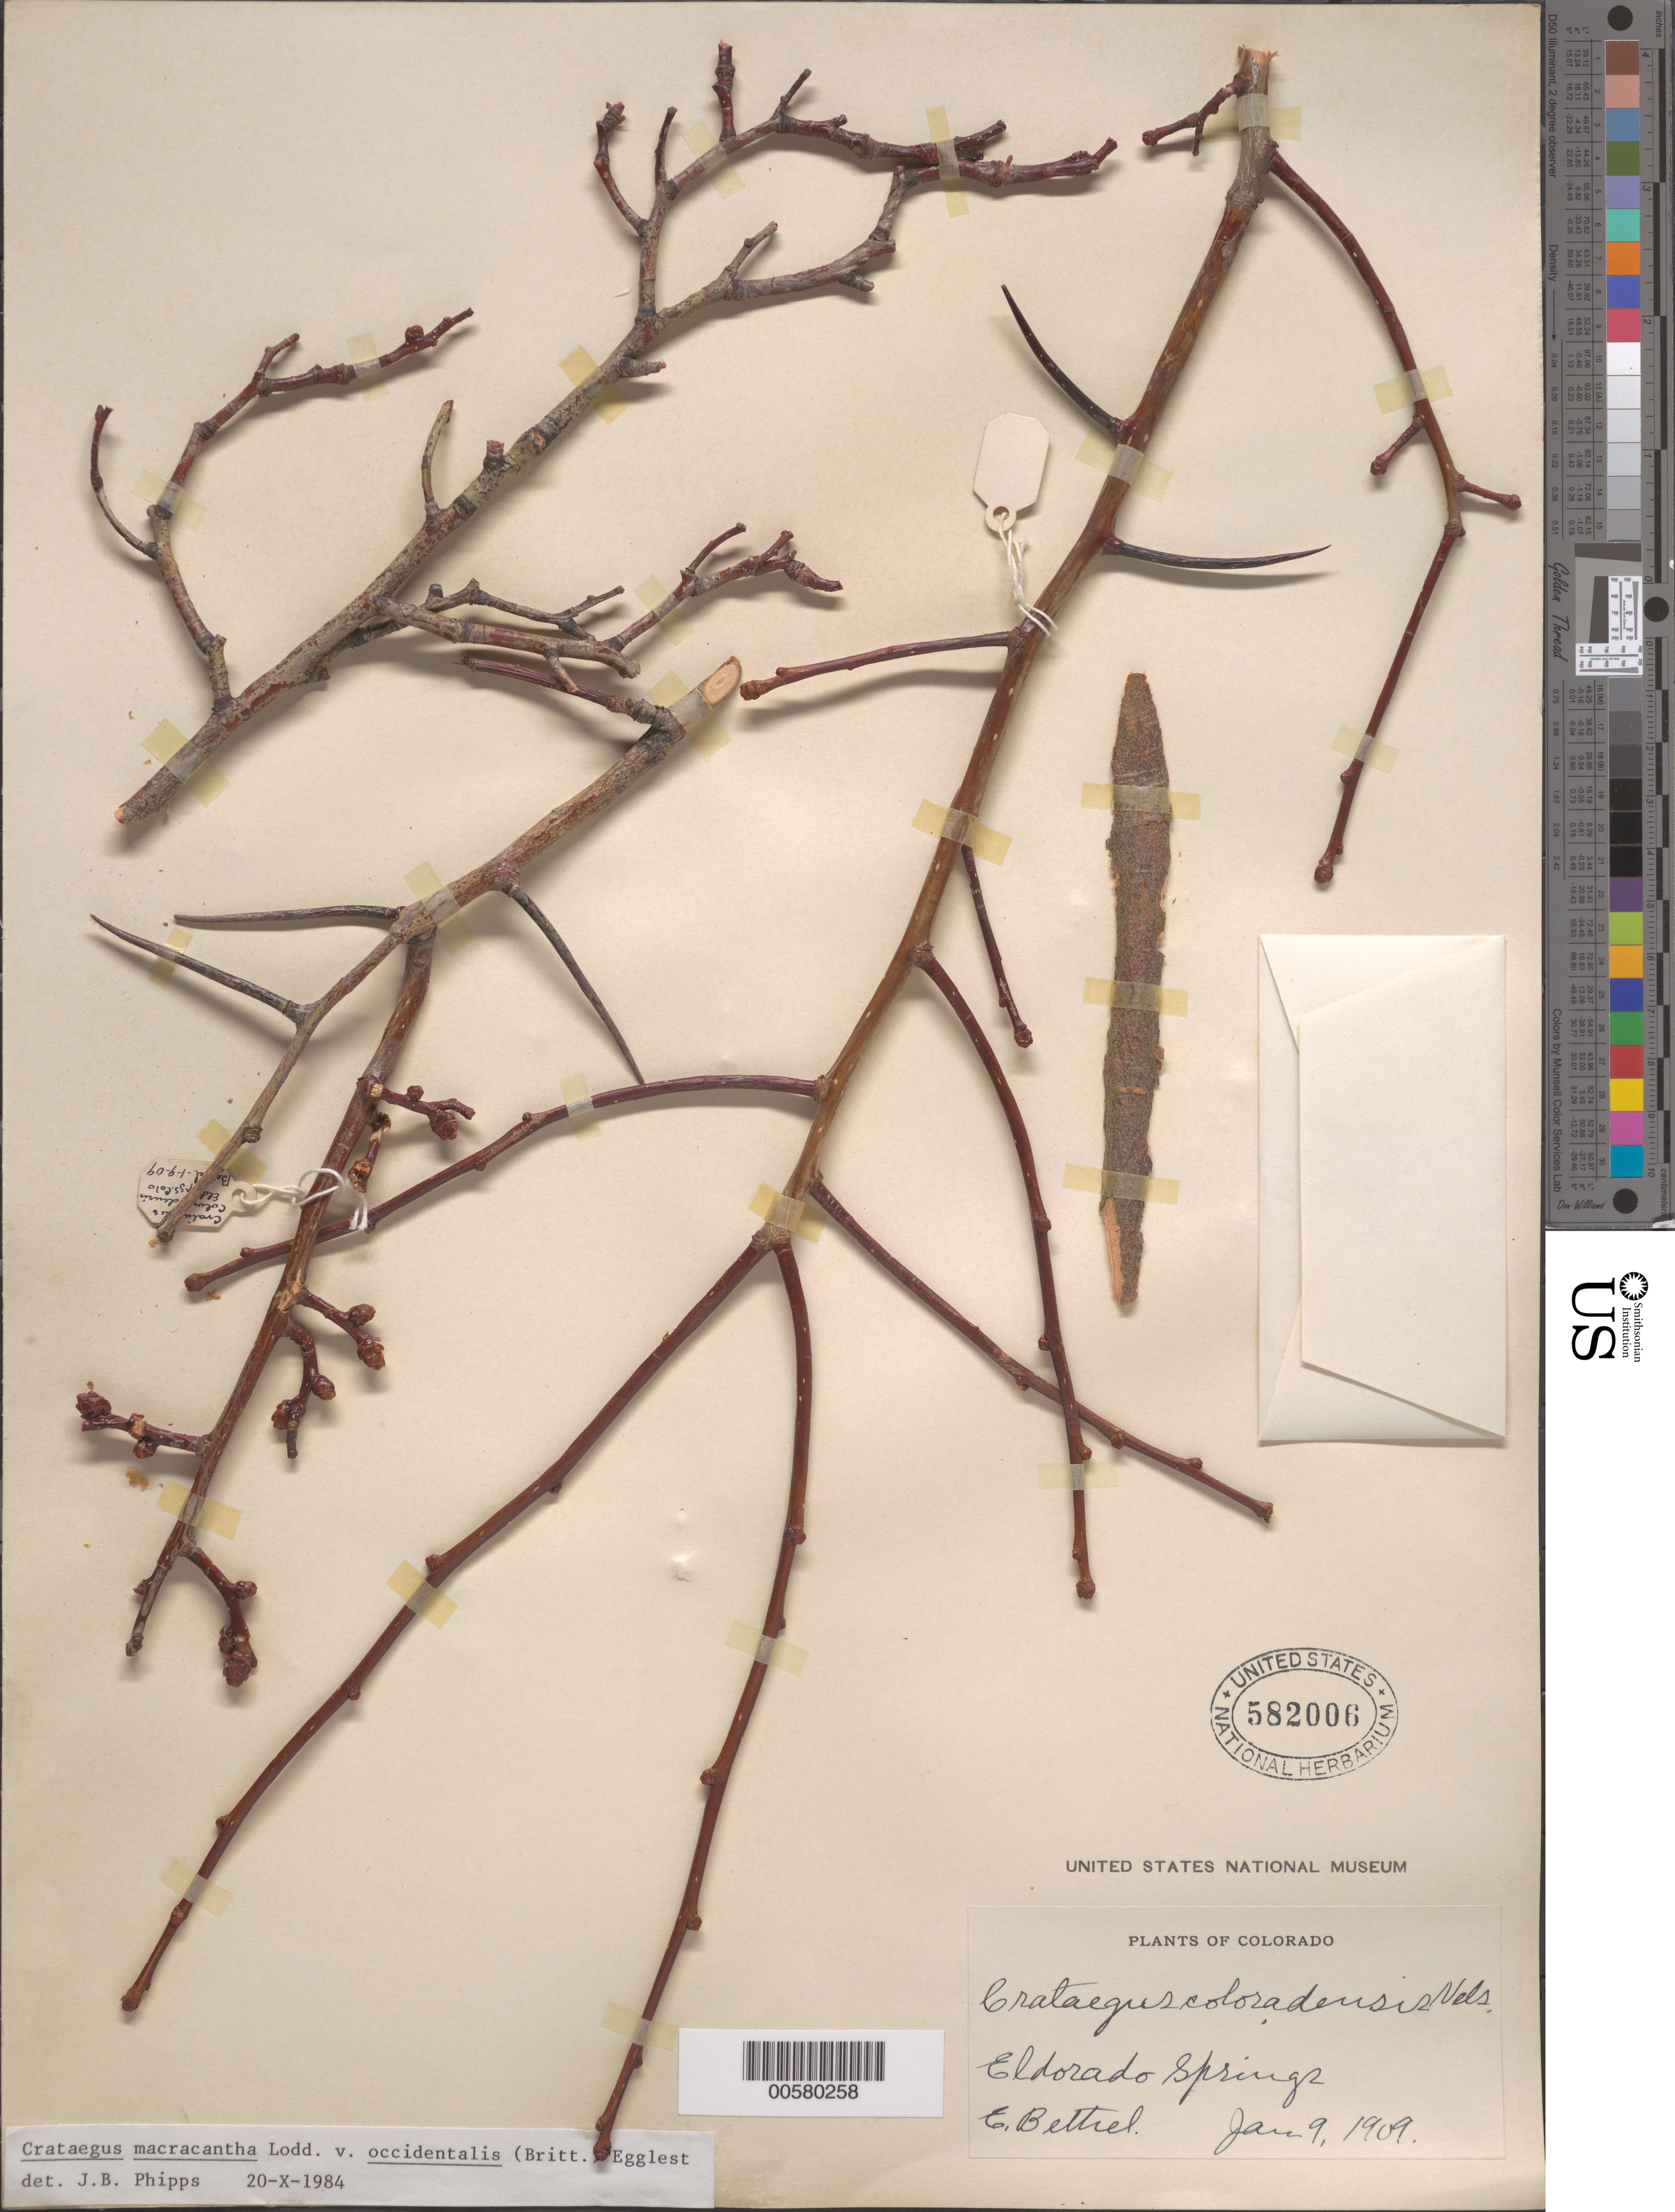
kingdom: Plantae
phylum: Tracheophyta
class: Magnoliopsida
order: Rosales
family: Rosaceae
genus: Crataegus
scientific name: Crataegus macracantha var. occidentalis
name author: (Britton) Eggl.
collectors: E. Bethel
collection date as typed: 09 Jan 1909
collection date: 1909-01-09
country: United States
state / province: Colorado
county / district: Boulder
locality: Eldorado Springs, Boulder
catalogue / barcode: US 582006